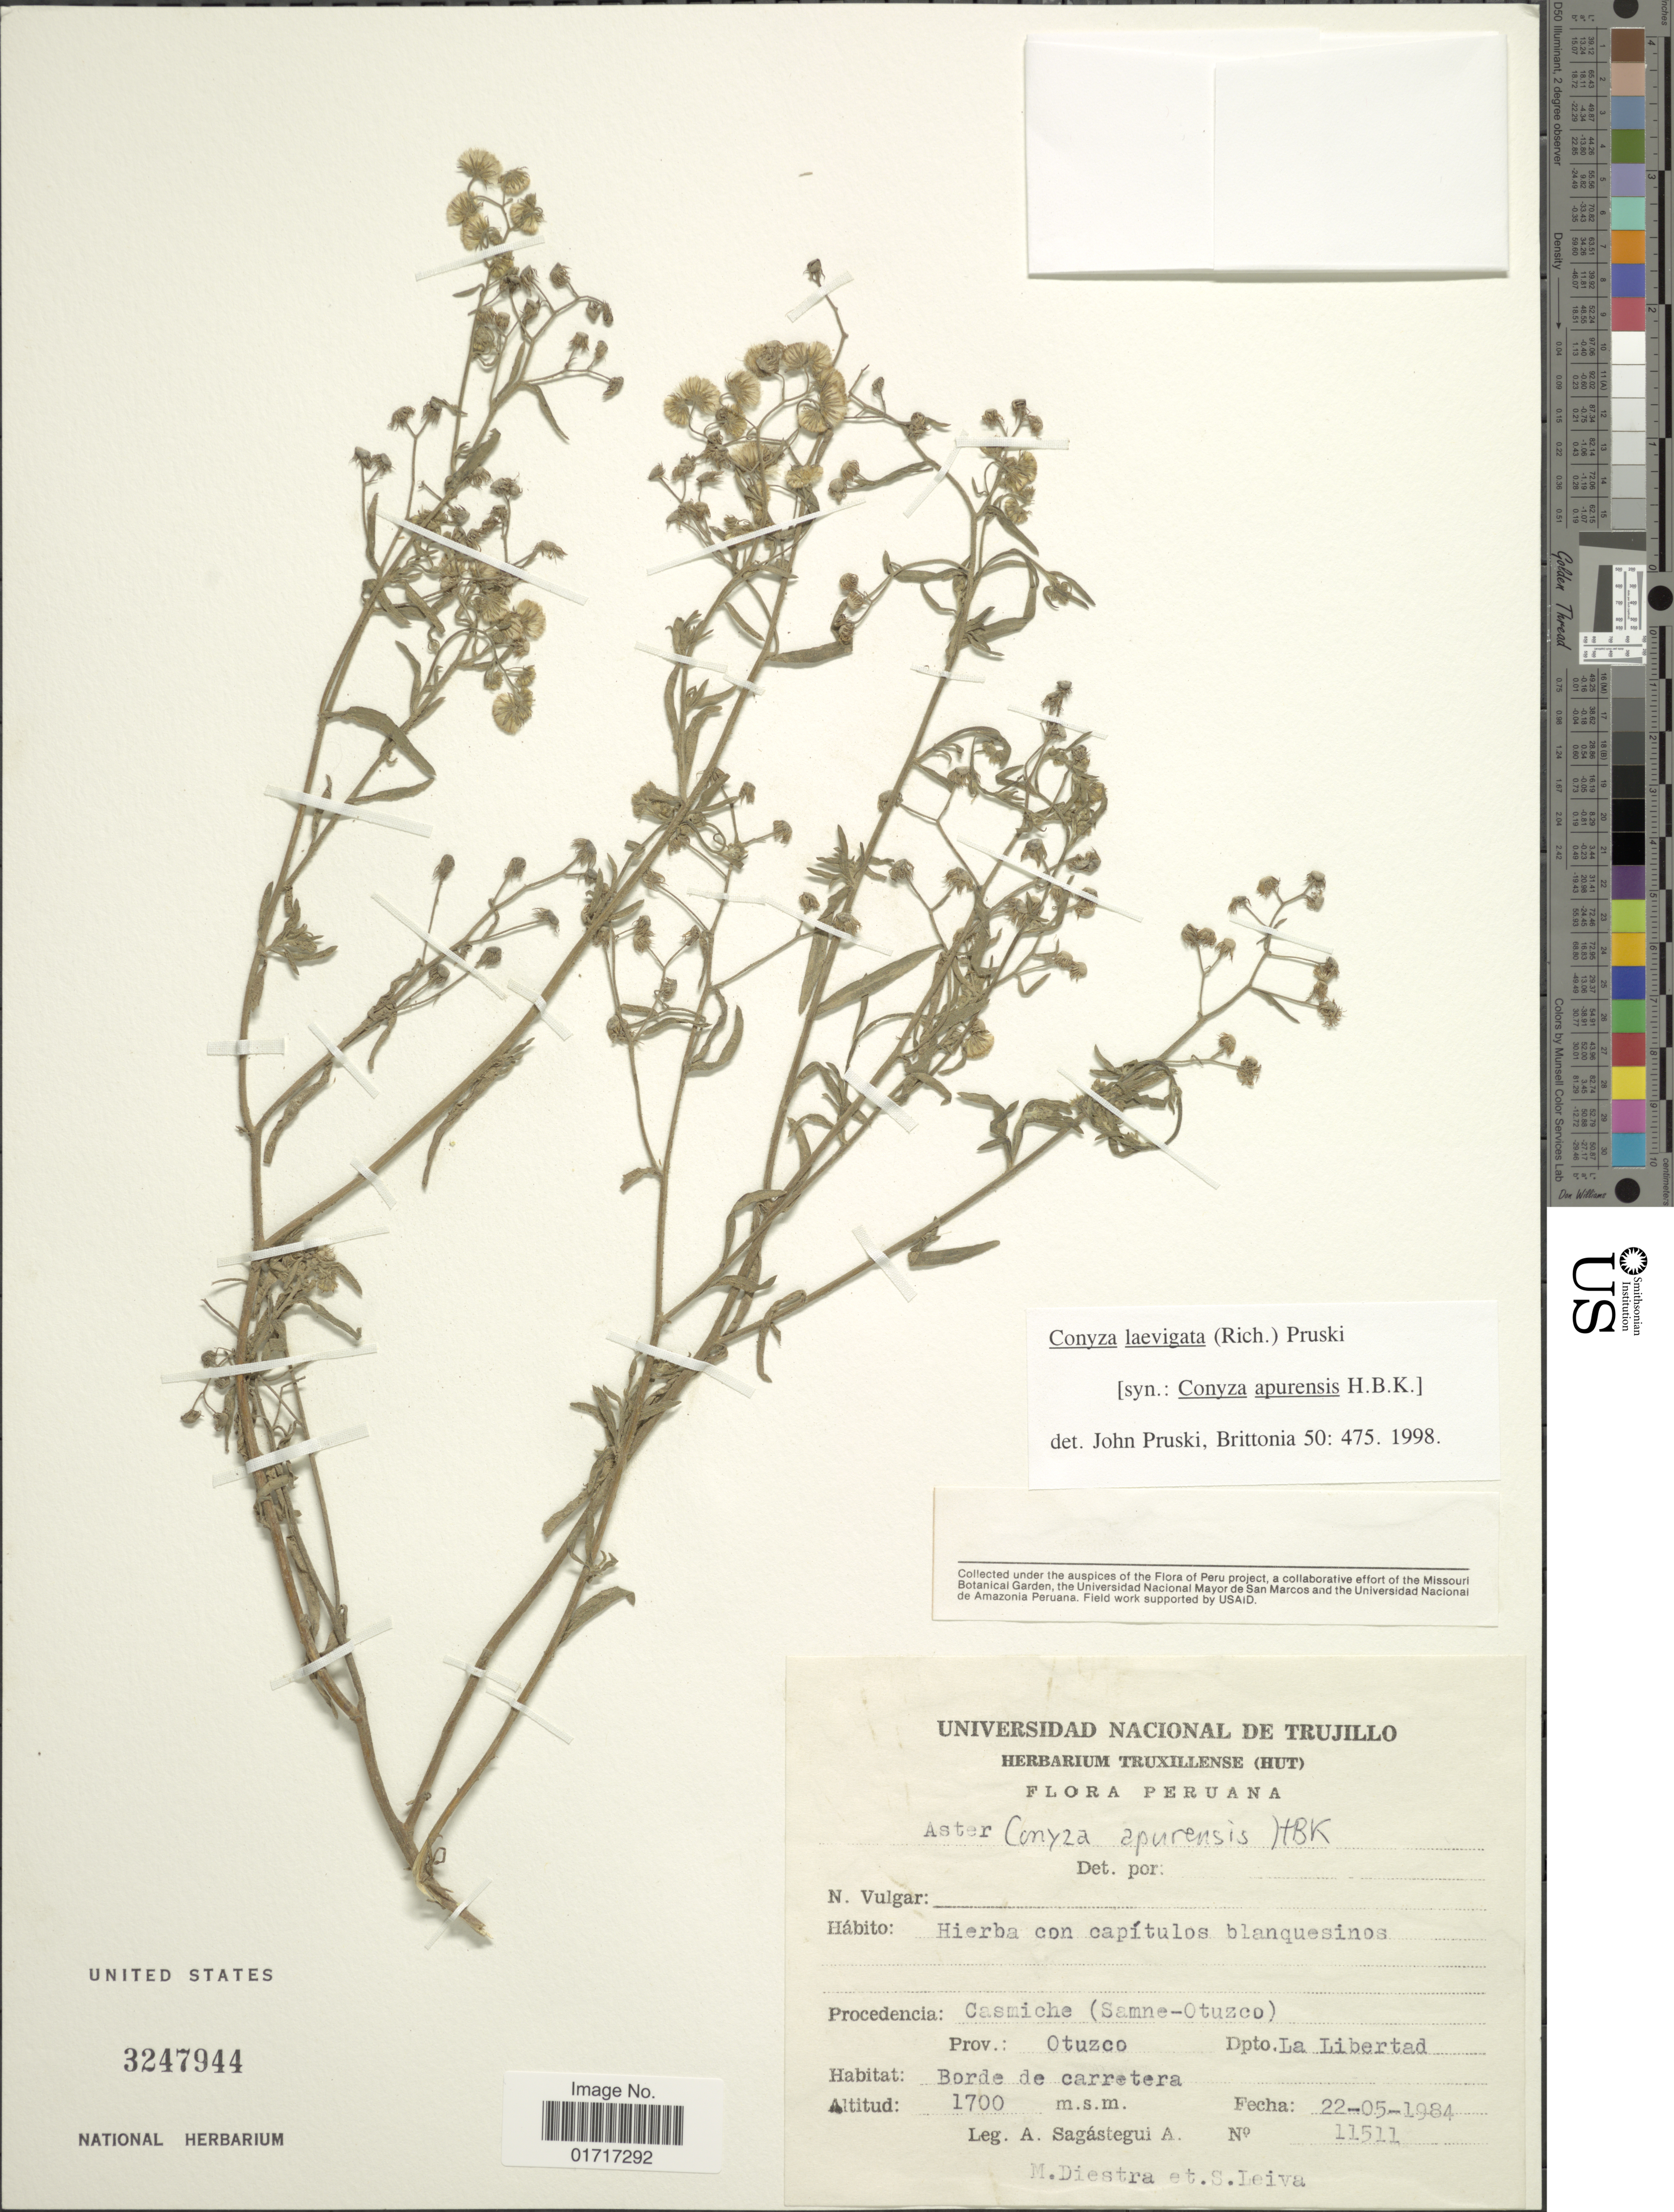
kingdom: Plantae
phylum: Tracheophyta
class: Magnoliopsida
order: Asterales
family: Asteraceae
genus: Conyza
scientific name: Conyza laevigata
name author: (Rich.) Pruski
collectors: A. Sagástegui A., M. Diestra & S. Leiva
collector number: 11511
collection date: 1984-05-22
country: Peru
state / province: La Libertad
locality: Prov. Otuzco, Dpto. La Libertad. Casmiche (Samne-Otuzco).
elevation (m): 1700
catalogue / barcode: US 3247944